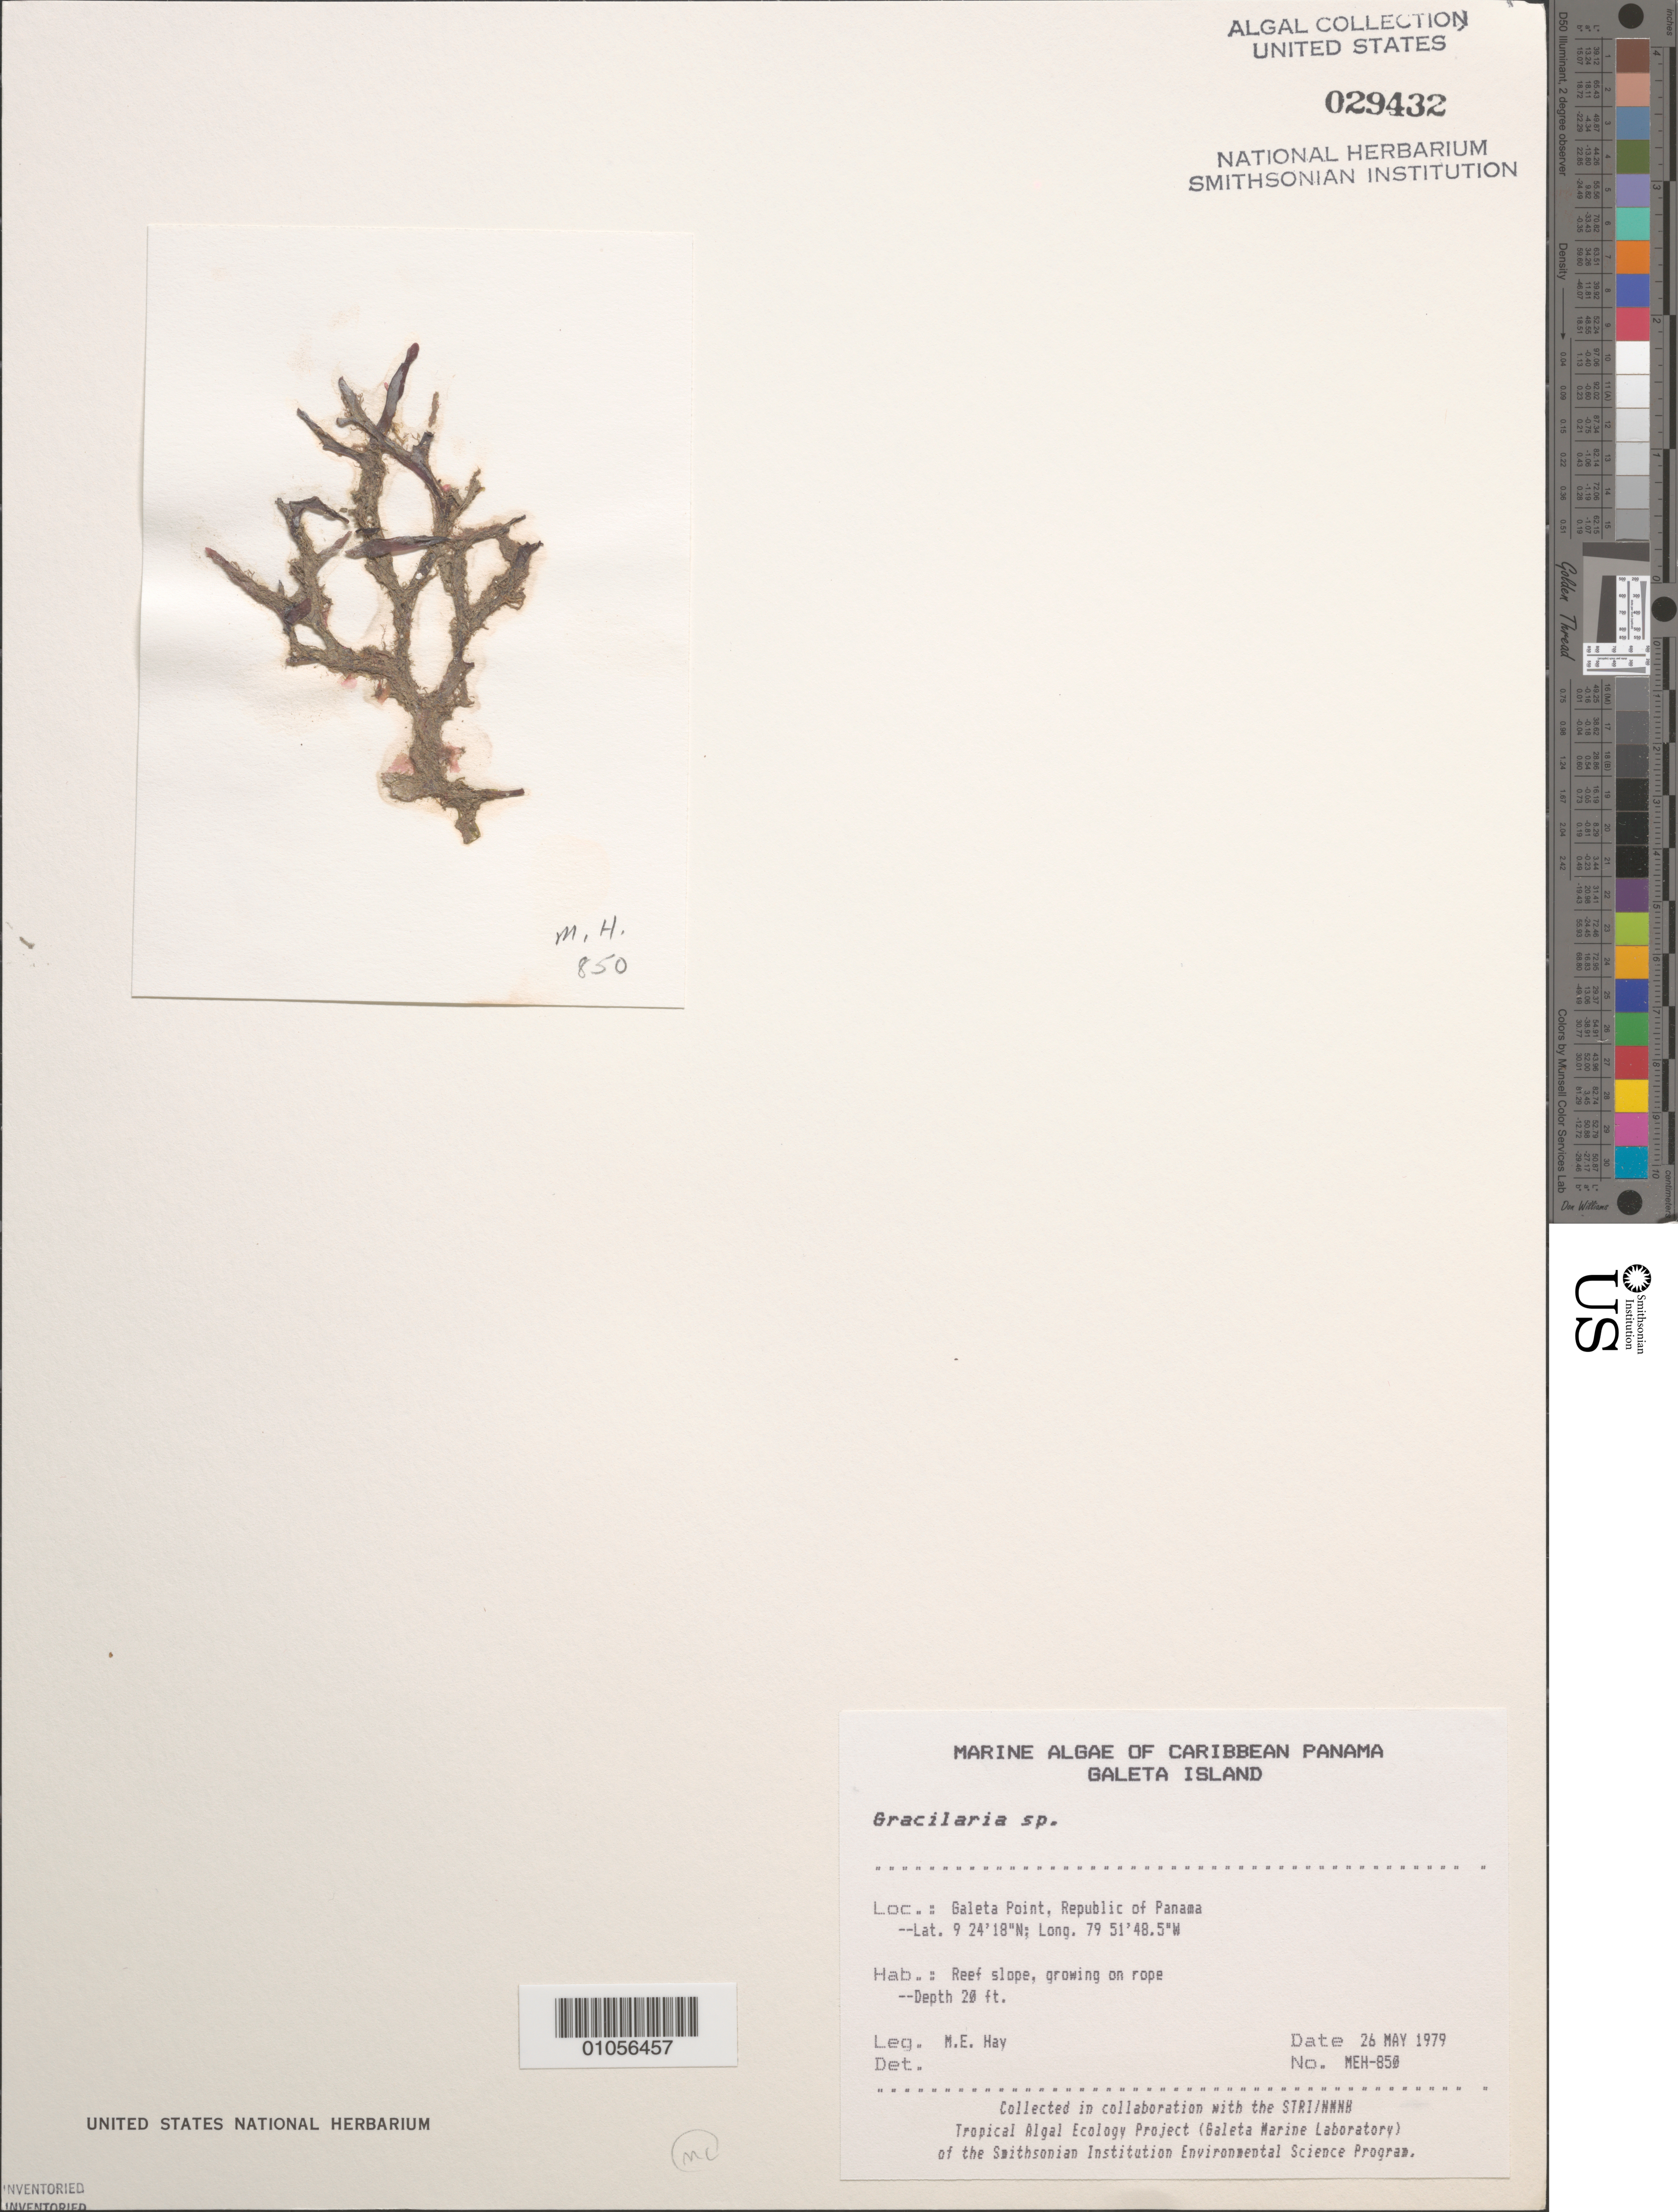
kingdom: Plantae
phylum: Rhodophyta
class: Florideophyceae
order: Gracilariales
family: Gracilariaceae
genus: Gracilaria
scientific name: Gracilaria sp.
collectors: M. E. Hay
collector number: MEH-850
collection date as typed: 26 May 1979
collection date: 1979-05-26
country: Panama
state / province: Colón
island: Galeta Island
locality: Galeta Point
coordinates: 9 24' 18" N, 79 51' 48.5" W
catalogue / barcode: US 29432